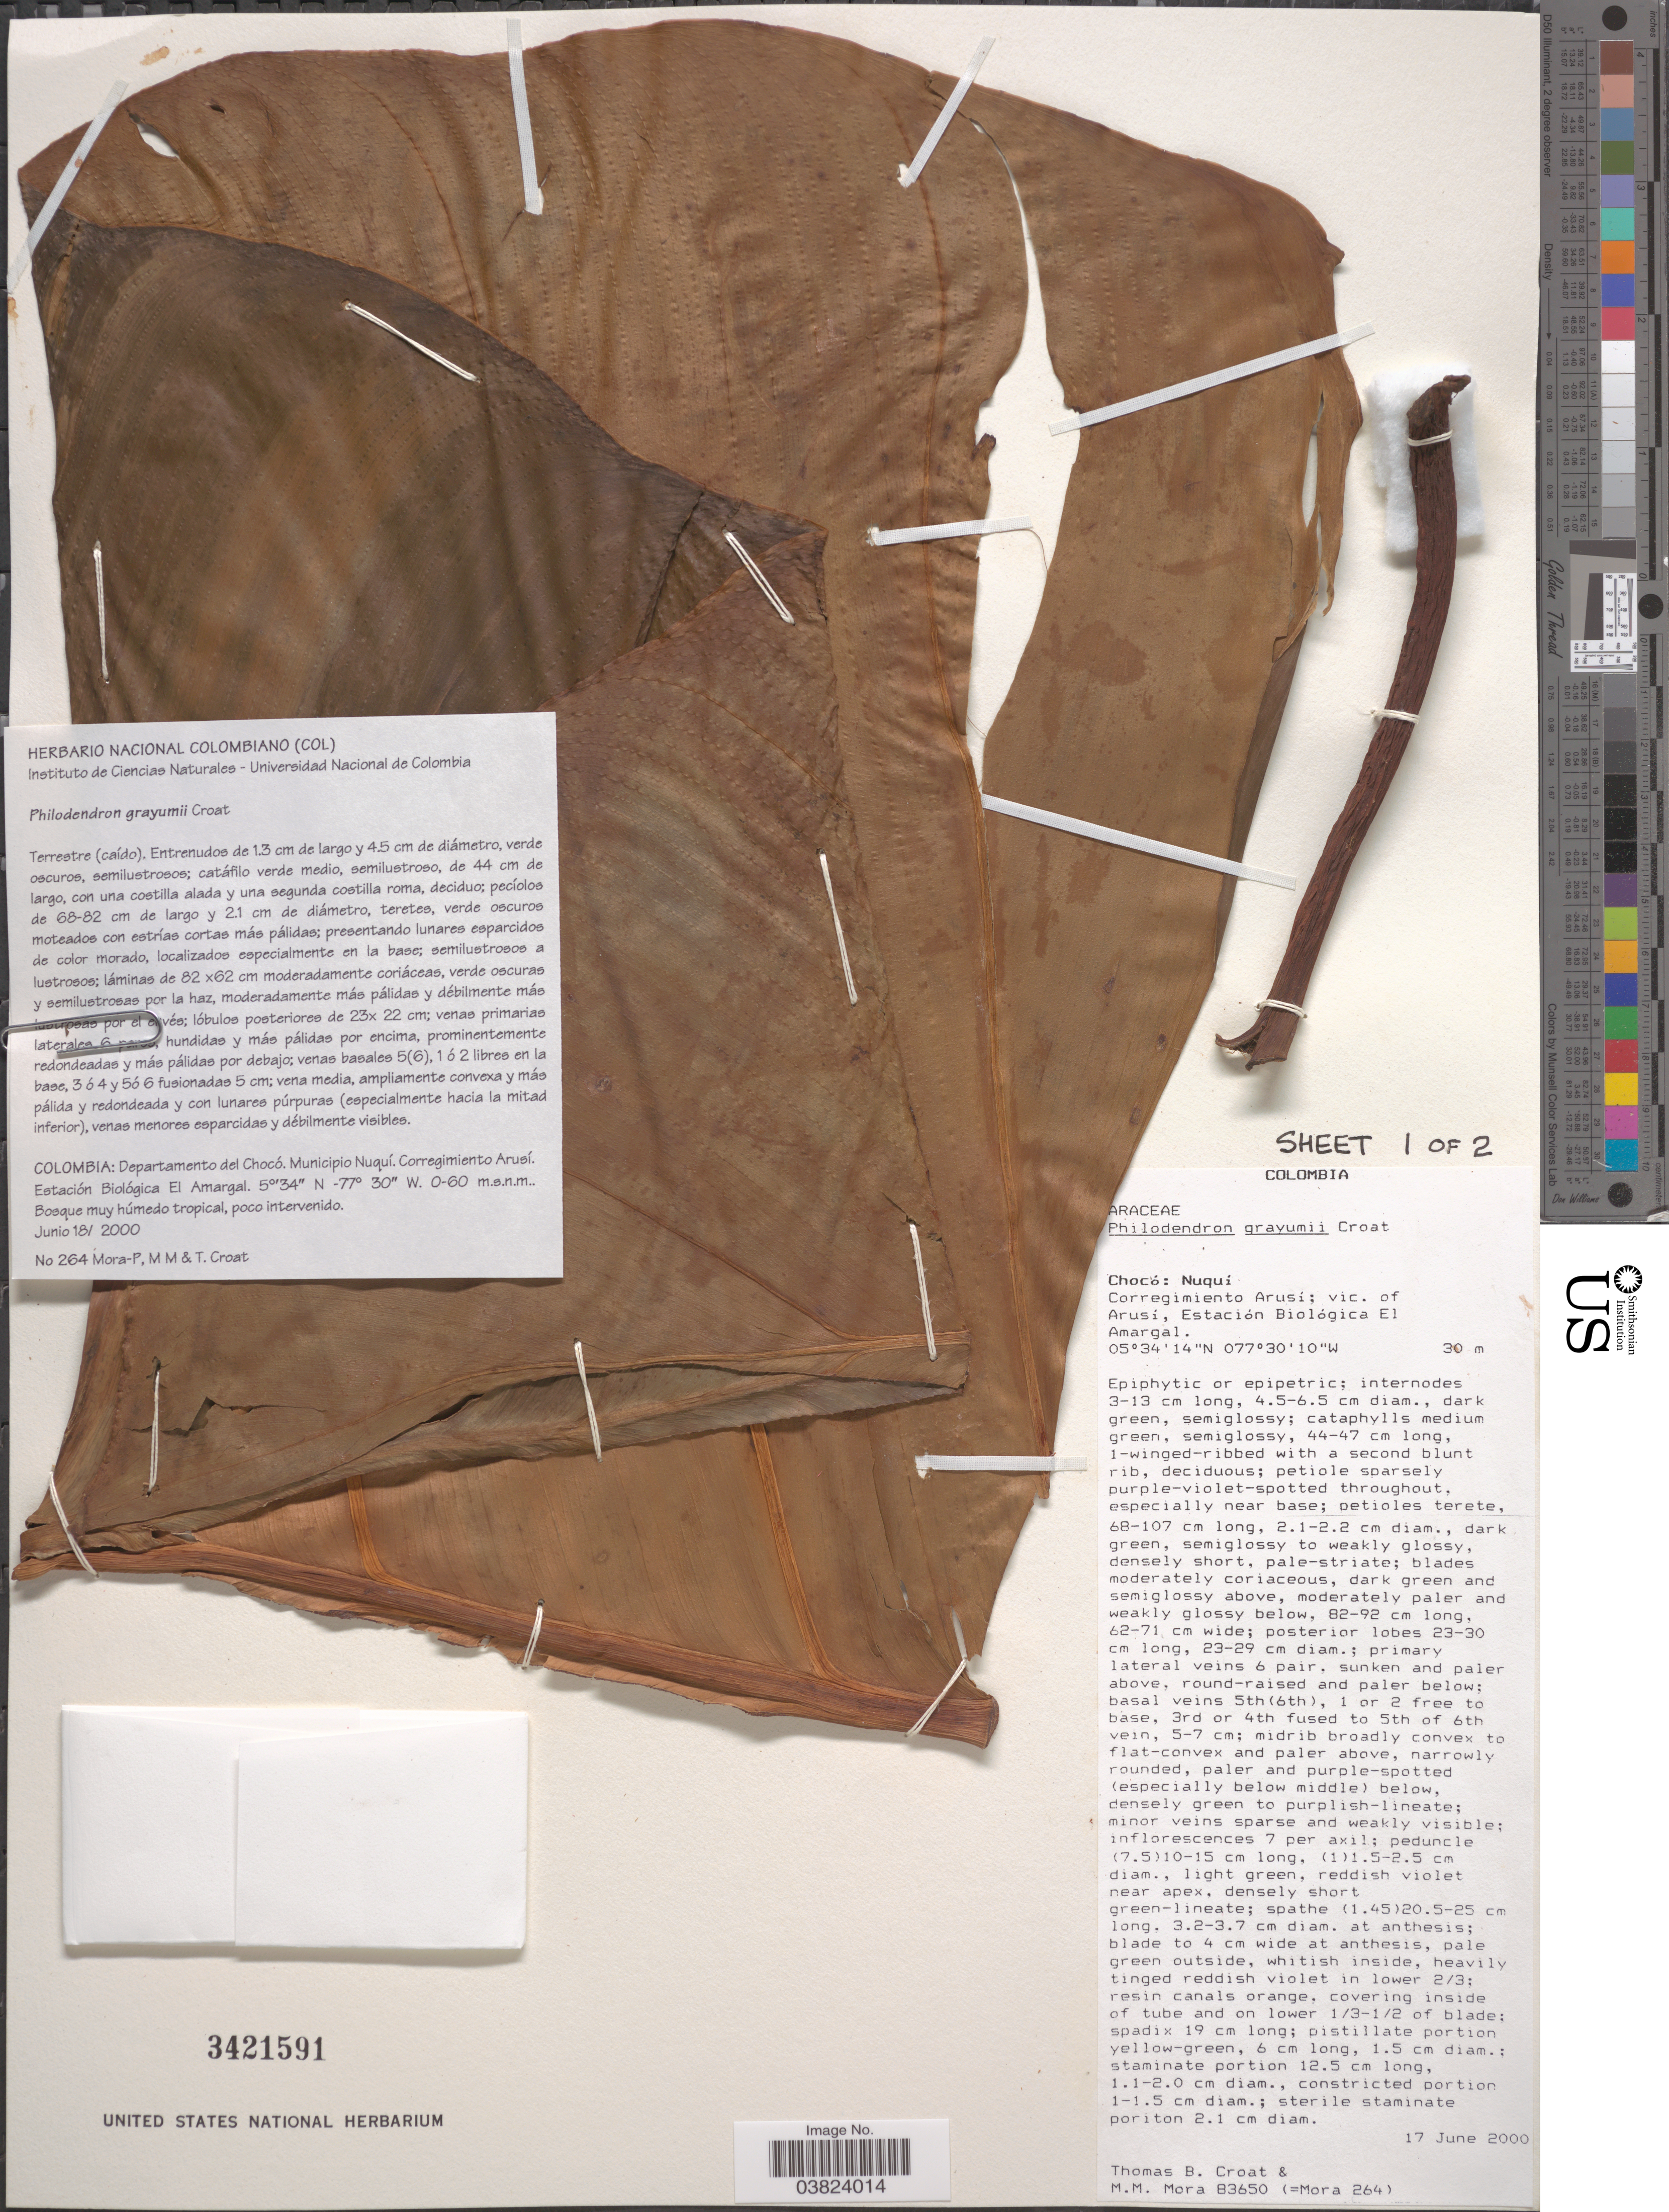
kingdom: Plantae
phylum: Tracheophyta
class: Liliopsida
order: Alismatales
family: Araceae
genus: Philodendron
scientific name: Philodendron grayumii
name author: Croat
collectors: T. B. Croat & M. M. Mora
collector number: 83650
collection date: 2000-06-17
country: Colombia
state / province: Chocó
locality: Nuquí. Corregimiento Arusí: vic. of Arusí, Estación Biológica El Amargal.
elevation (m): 30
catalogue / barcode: US 3421591